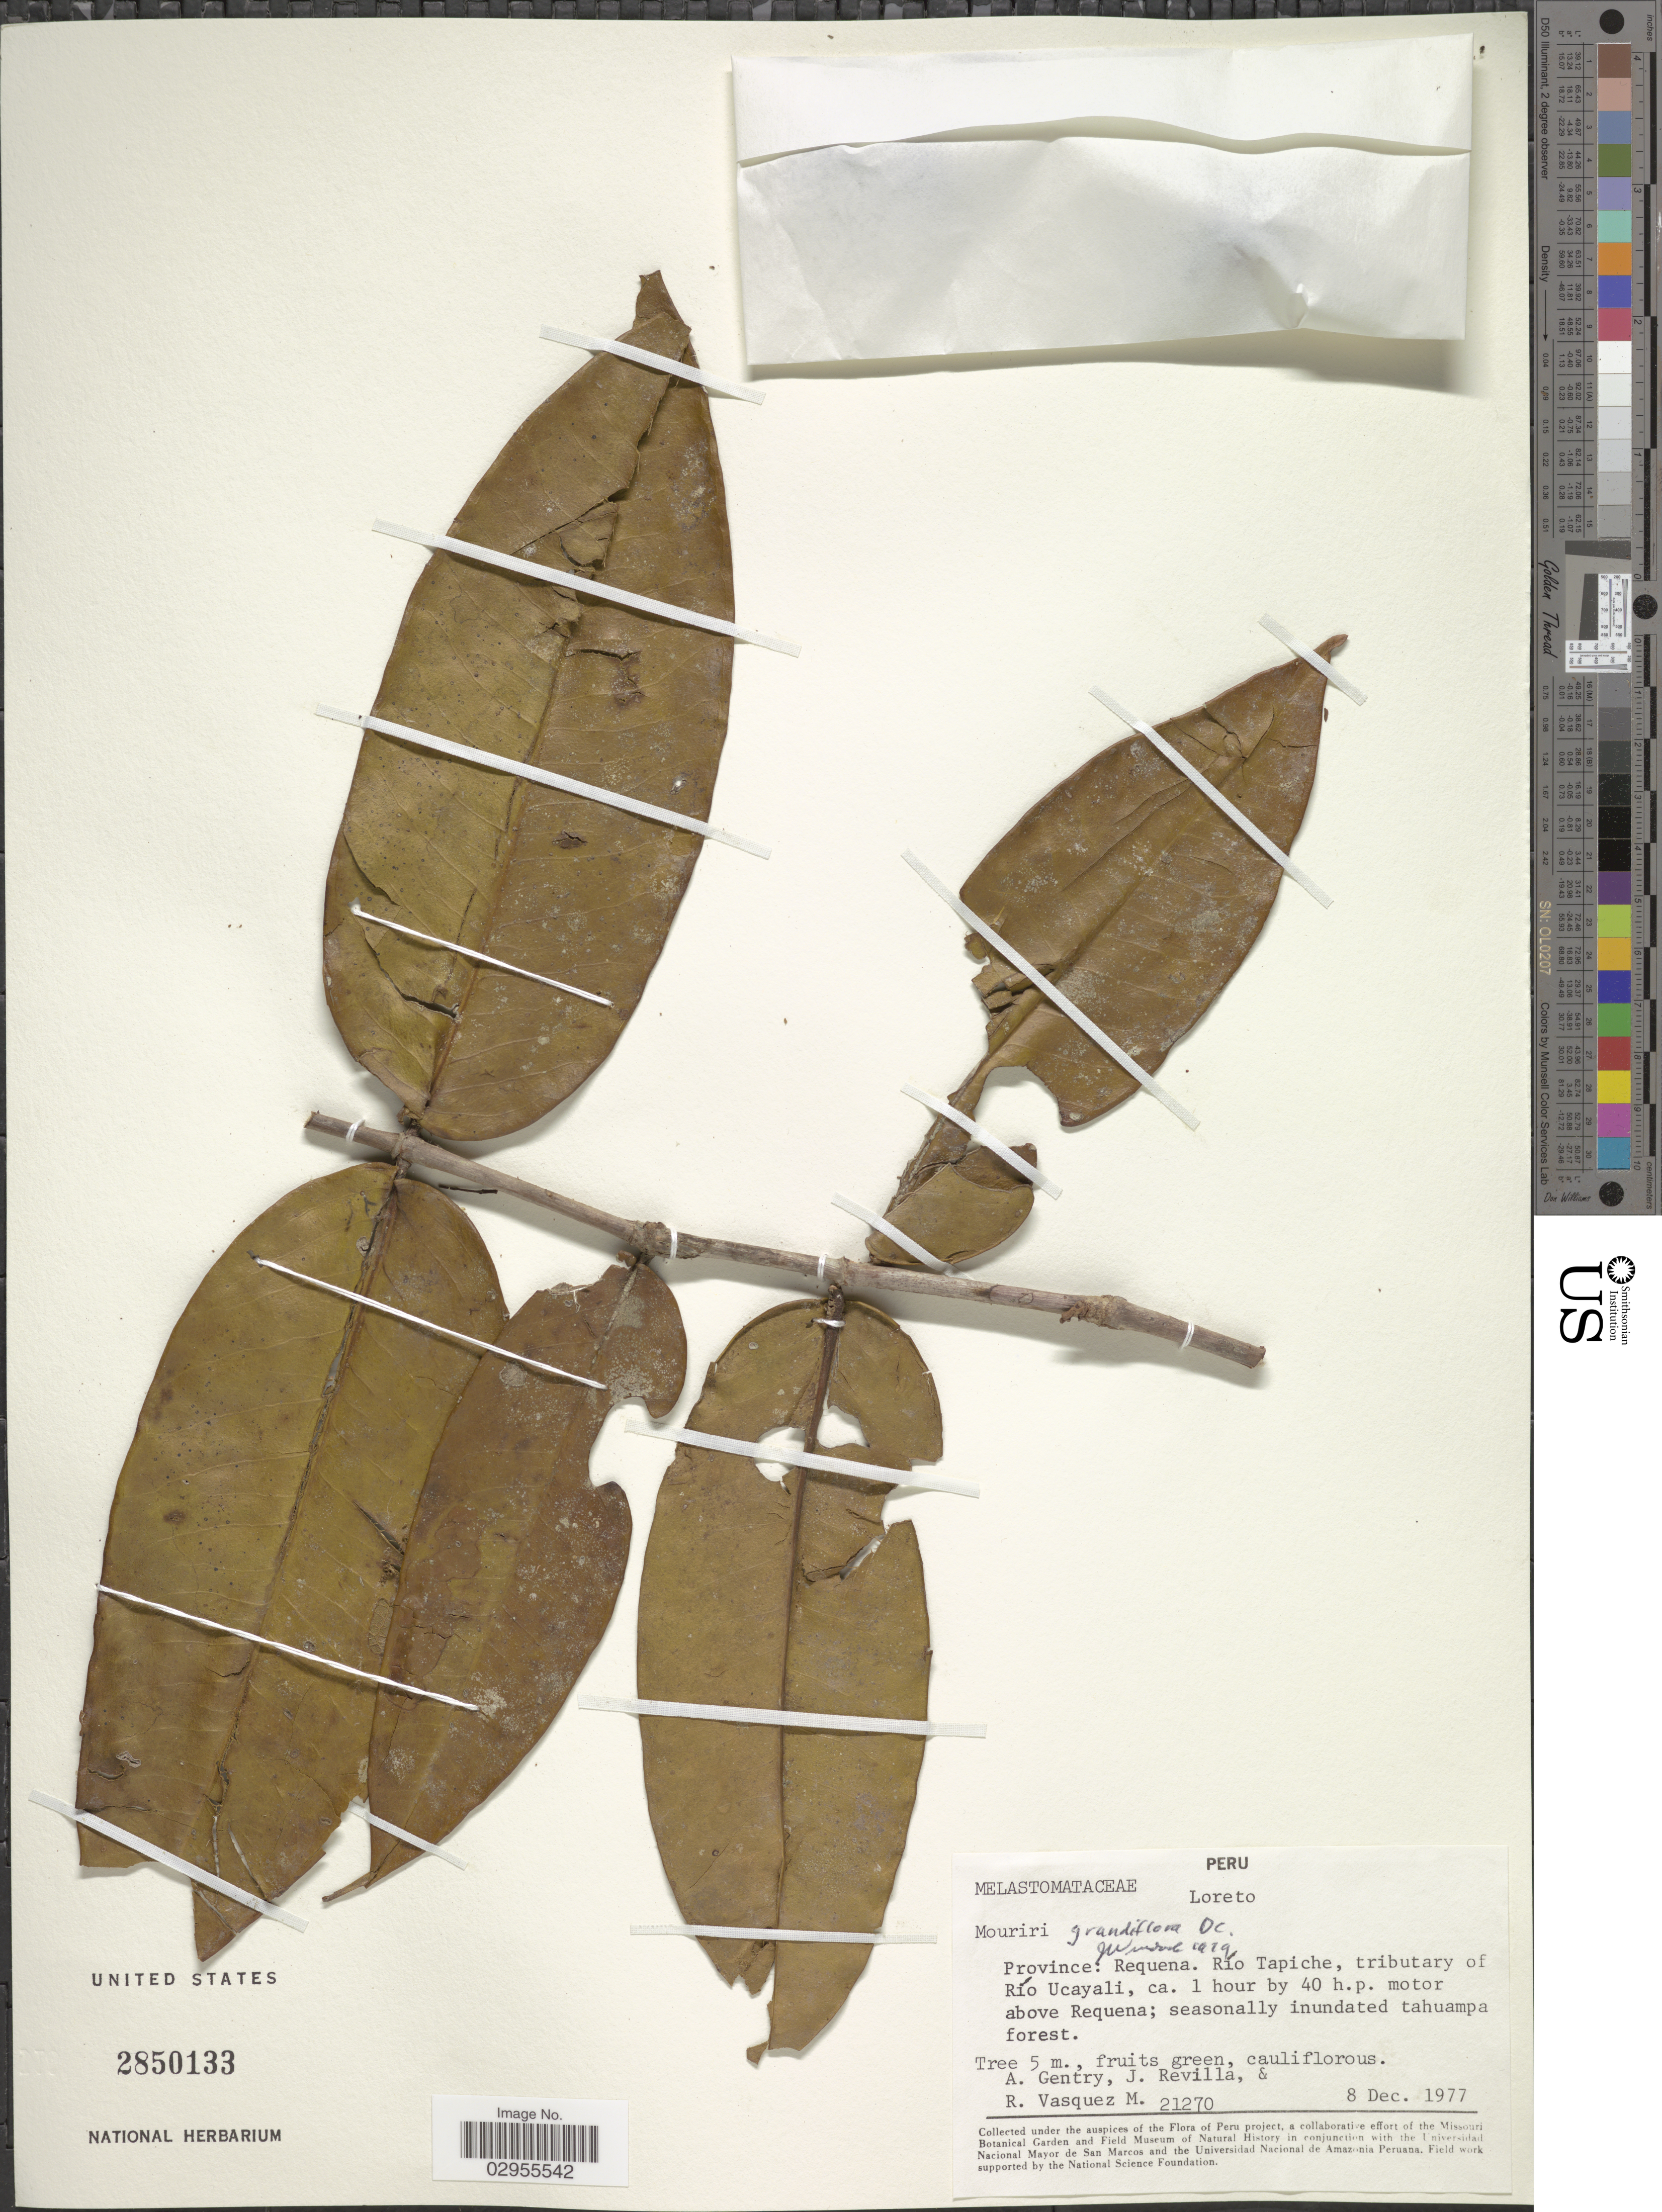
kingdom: Plantae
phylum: Tracheophyta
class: Magnoliopsida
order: Myrtales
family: Melastomataceae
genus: Mouriri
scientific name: Mouriri grandiflora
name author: DC.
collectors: A. H. Gentry, J. Revilla & R. Vásquez M.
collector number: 21270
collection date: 1977-12-08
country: Peru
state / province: Loreto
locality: Province: Requena. Río Tapiche, tributary of Río Ucayali, ca. 1 hour by 40 h.p. motor above Requena.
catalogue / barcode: US 2850133